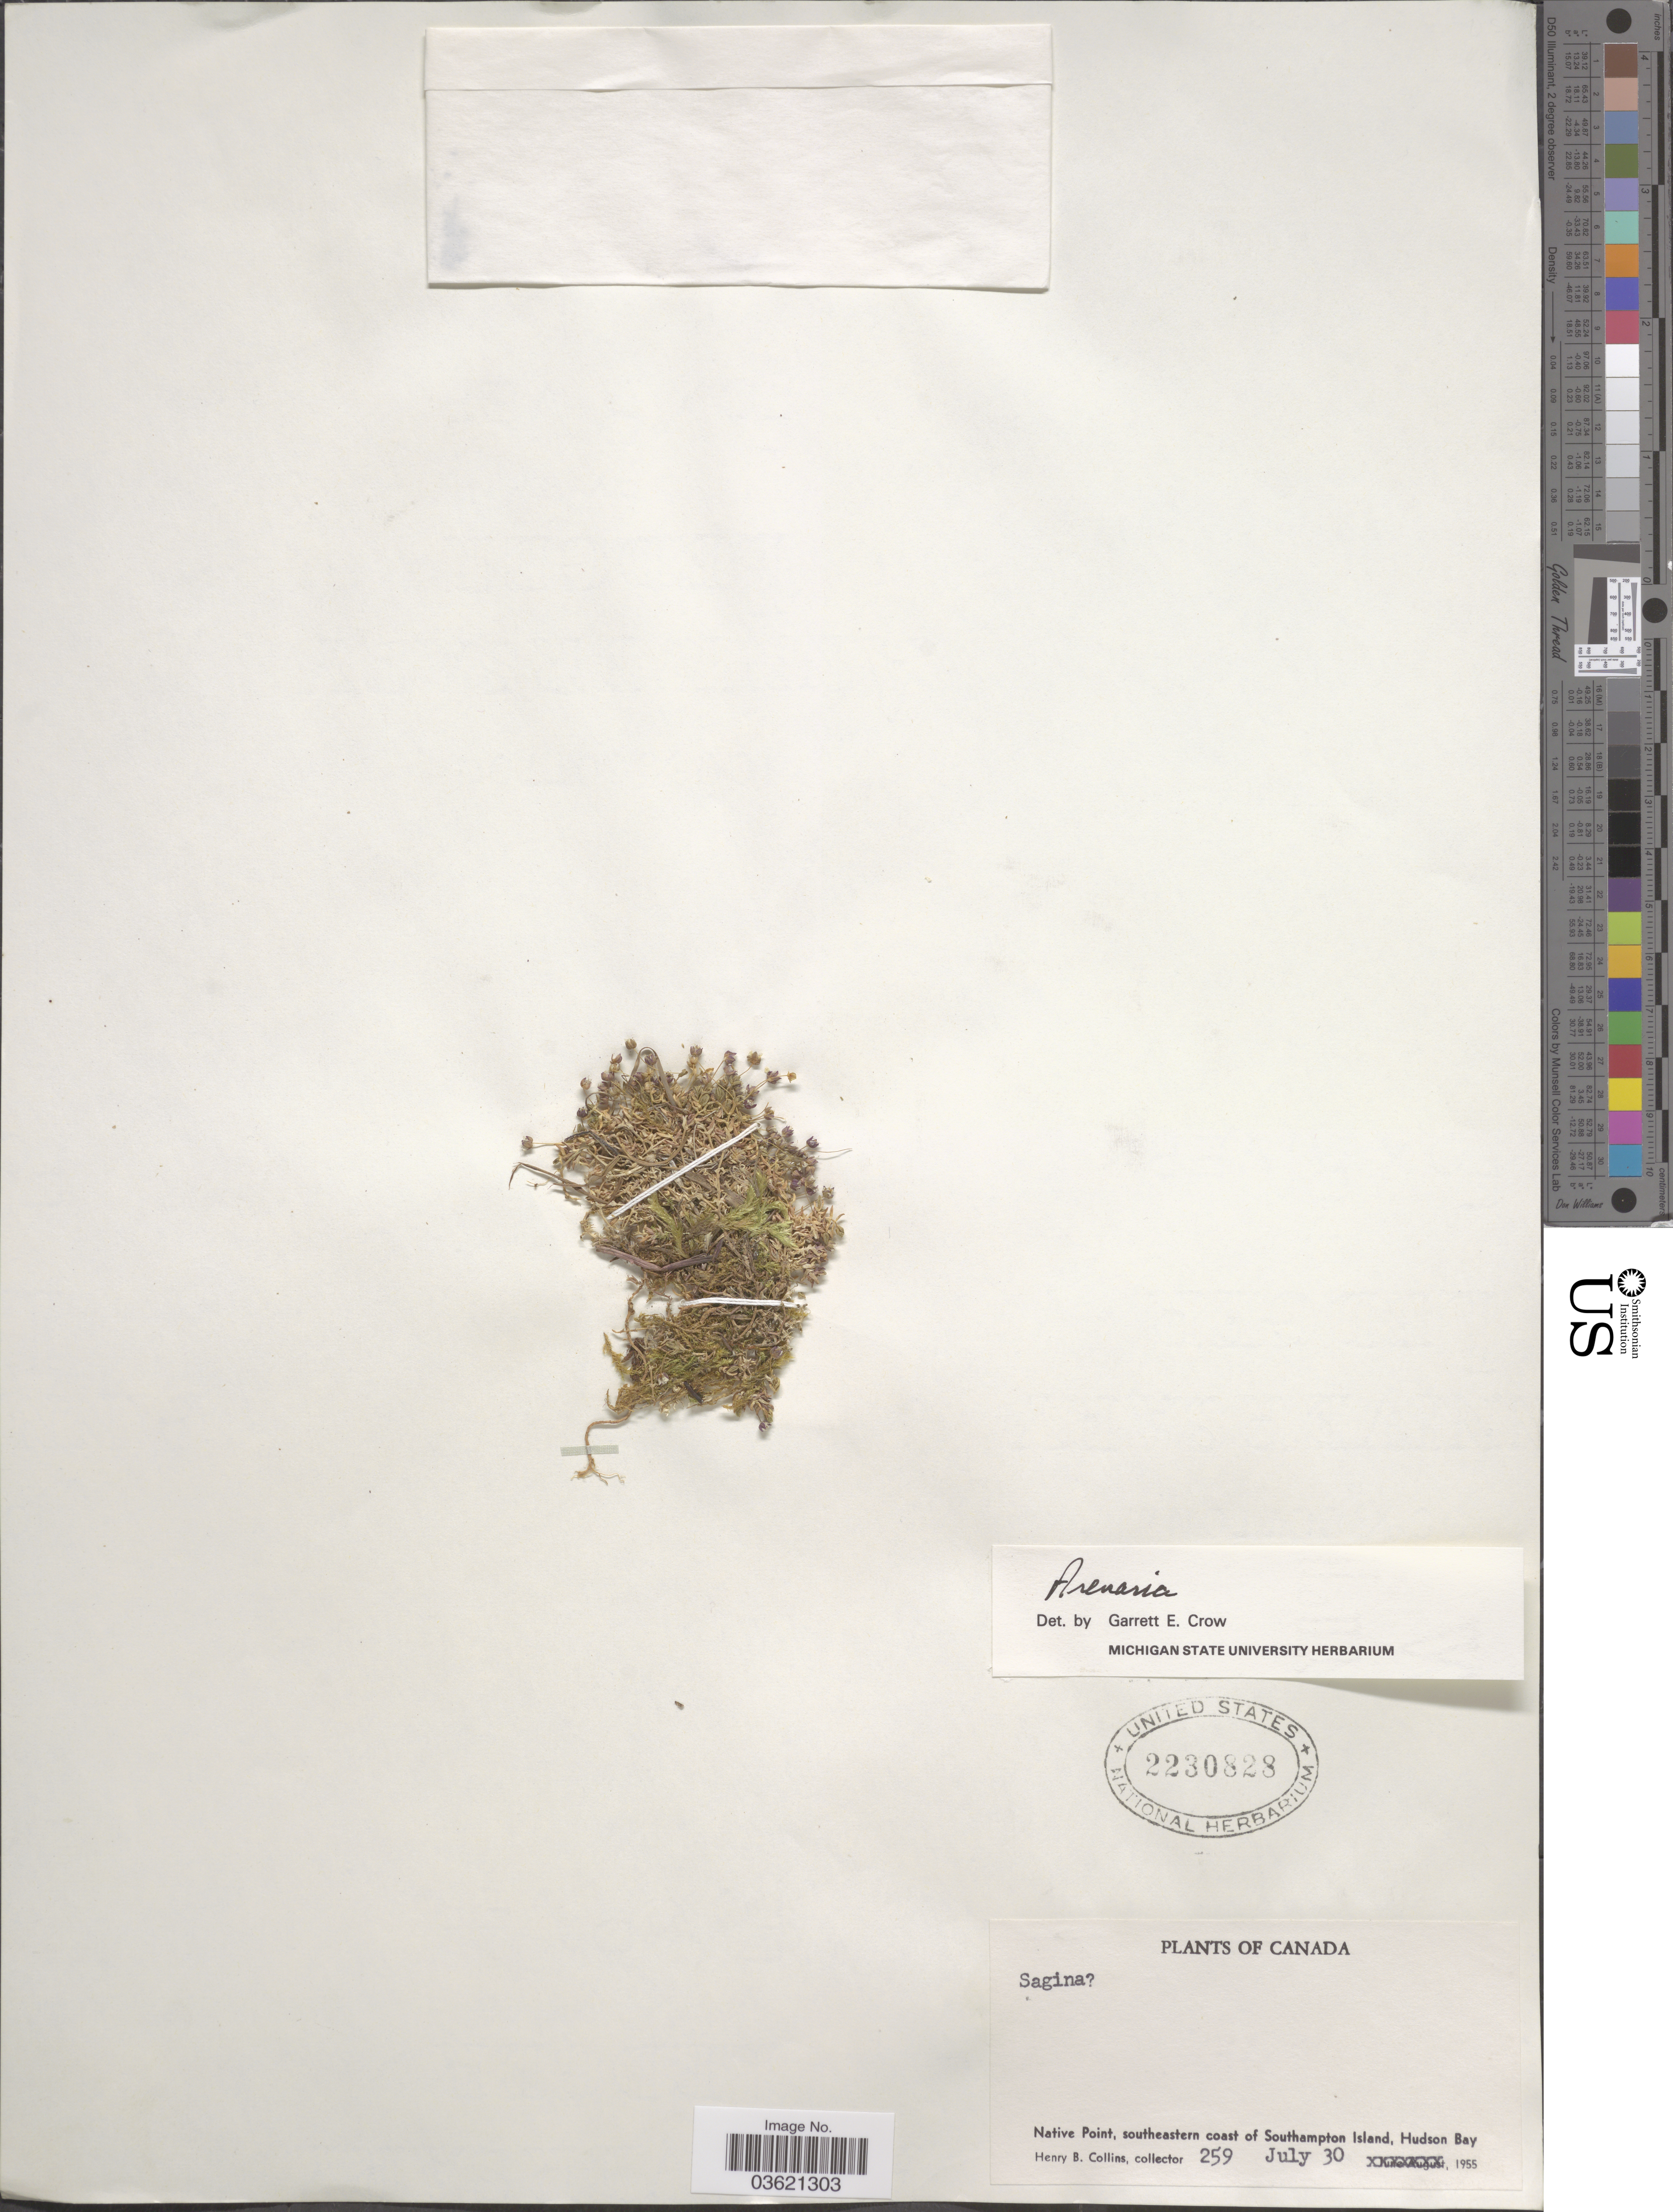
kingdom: Plantae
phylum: Tracheophyta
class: Magnoliopsida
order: Caryophyllales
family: Caryophyllaceae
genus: Arenaria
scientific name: Arenaria sp.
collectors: H. Collins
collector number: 259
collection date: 1955-07-30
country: Canada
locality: Native Point, southeastern coast of Southampton Island, Hudson Bay.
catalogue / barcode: US 2230828